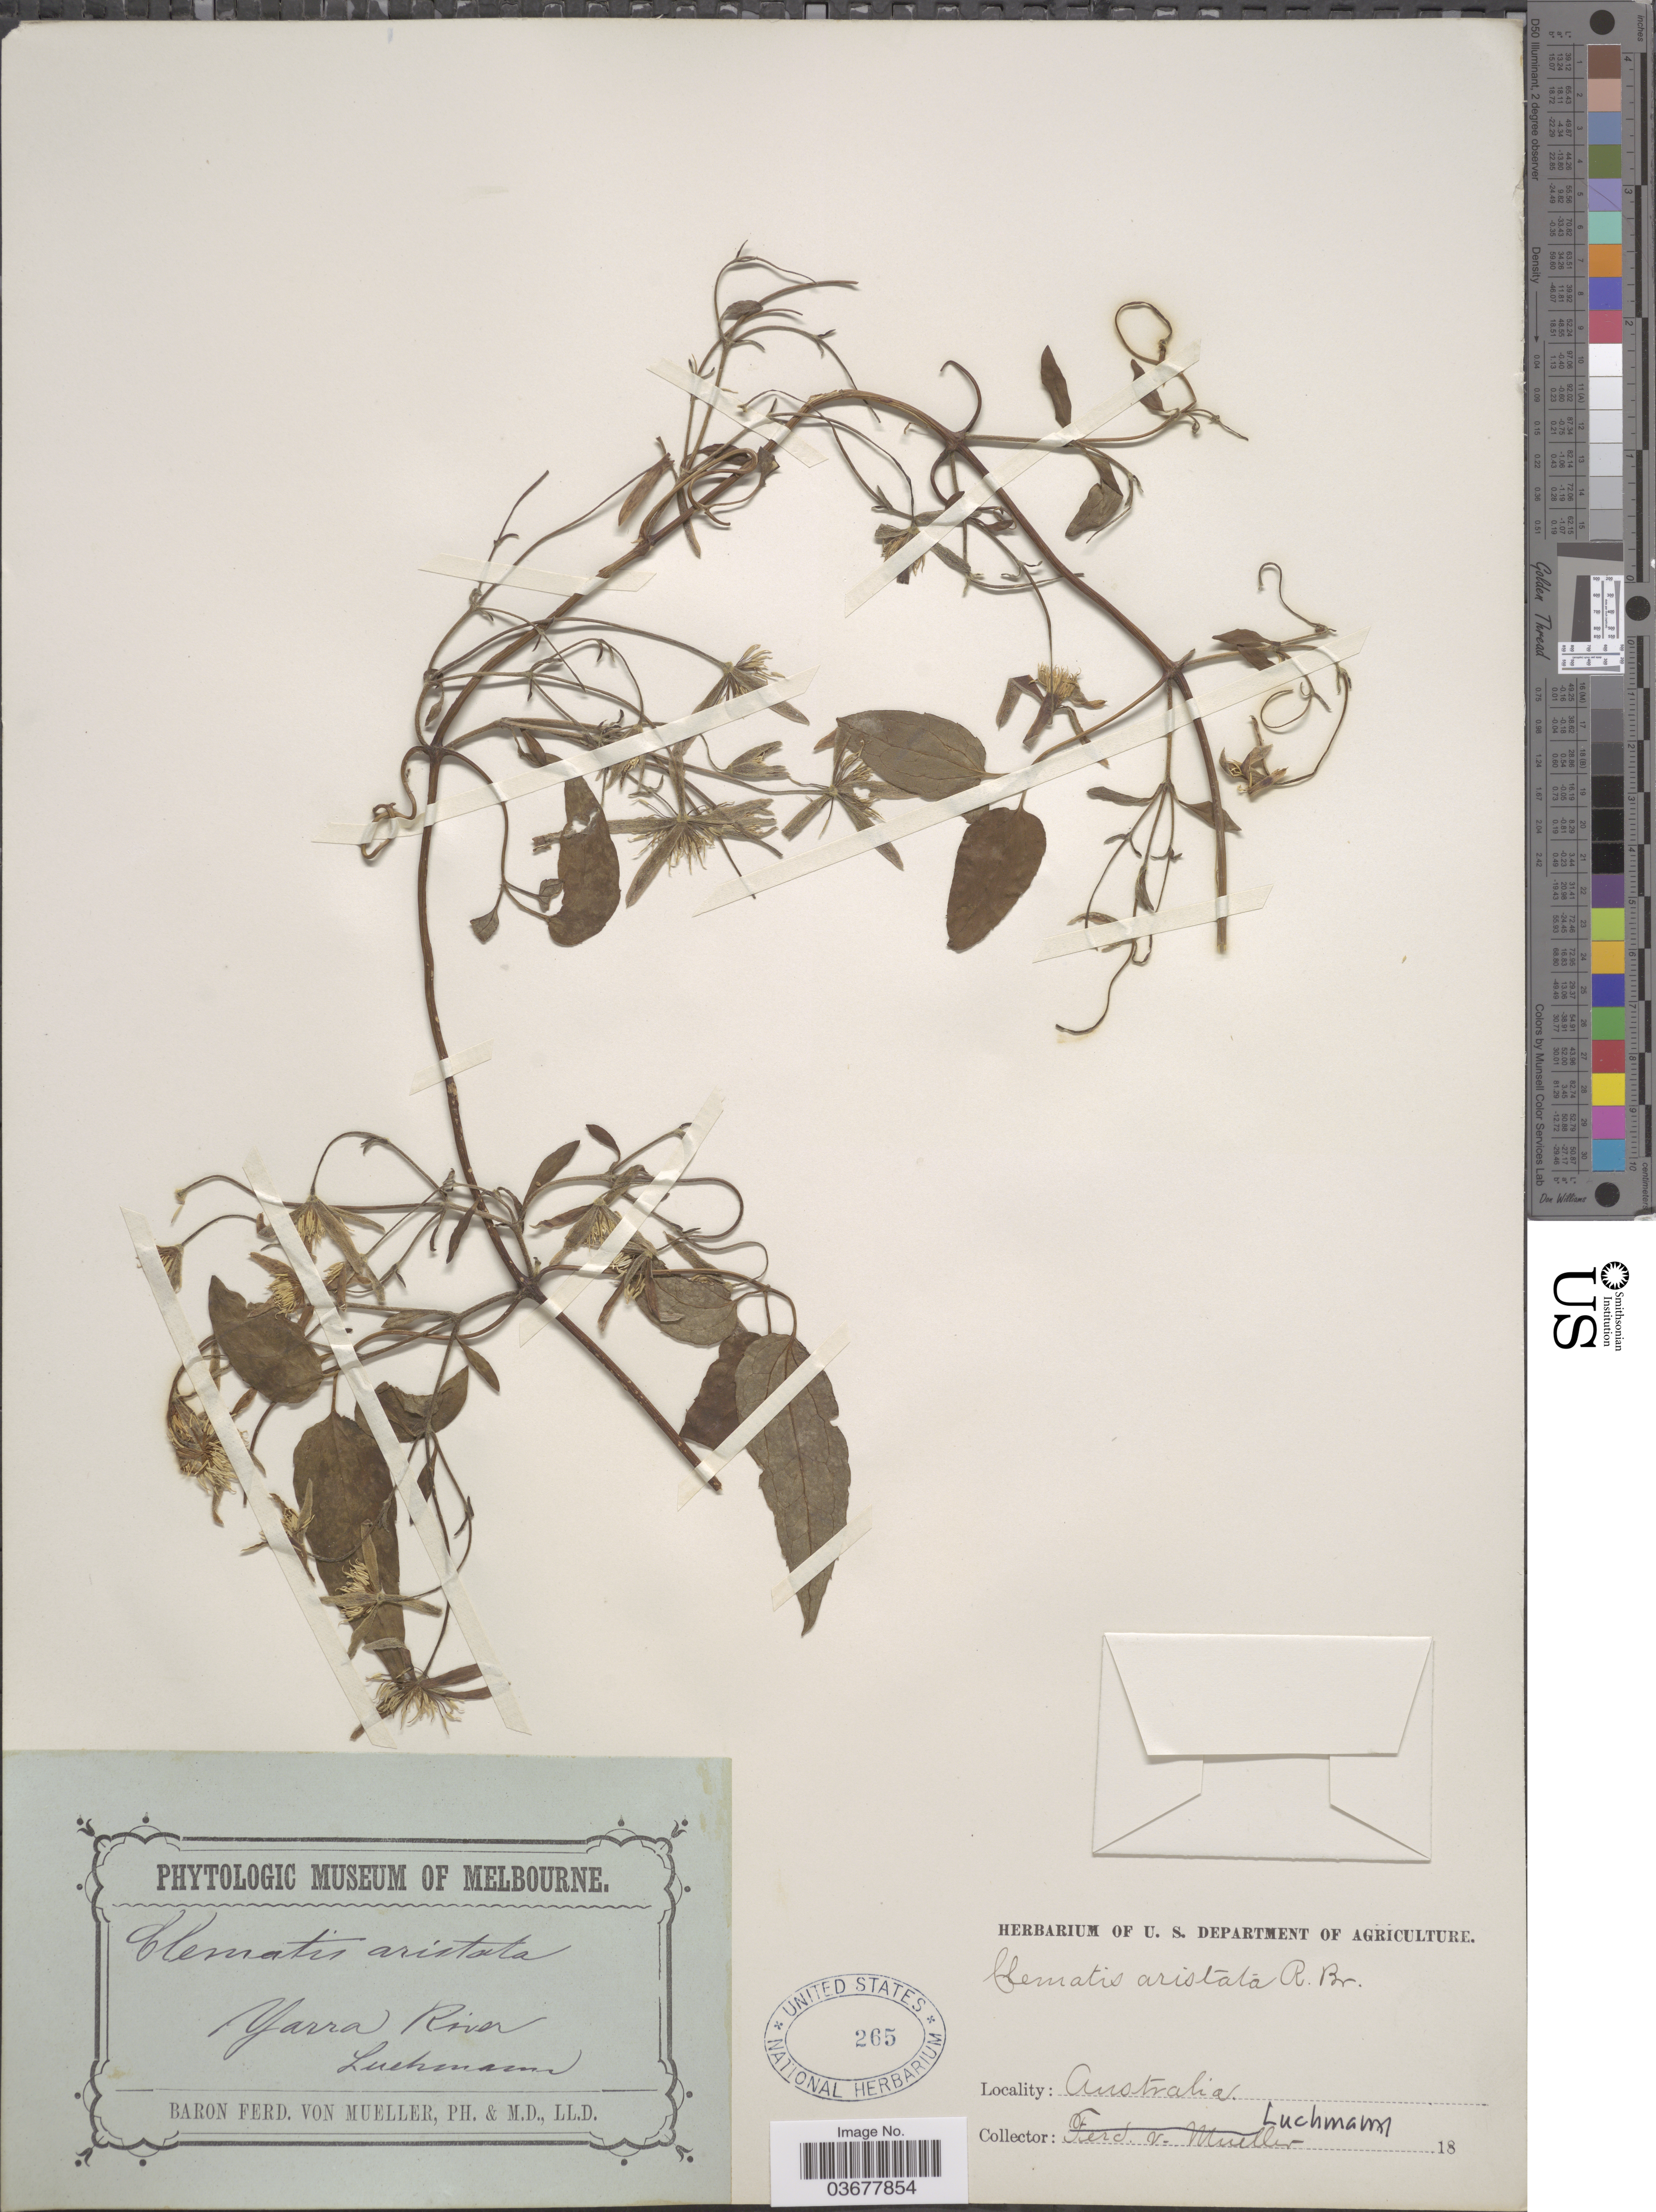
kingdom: Plantae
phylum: Tracheophyta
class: Magnoliopsida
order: Ranunculales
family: Ranunculaceae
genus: Clematis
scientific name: Clematis aristata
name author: R. Br. ex Ker Gawl.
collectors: Luchmann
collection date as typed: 18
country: Australia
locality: Yarra River.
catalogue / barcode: US 265